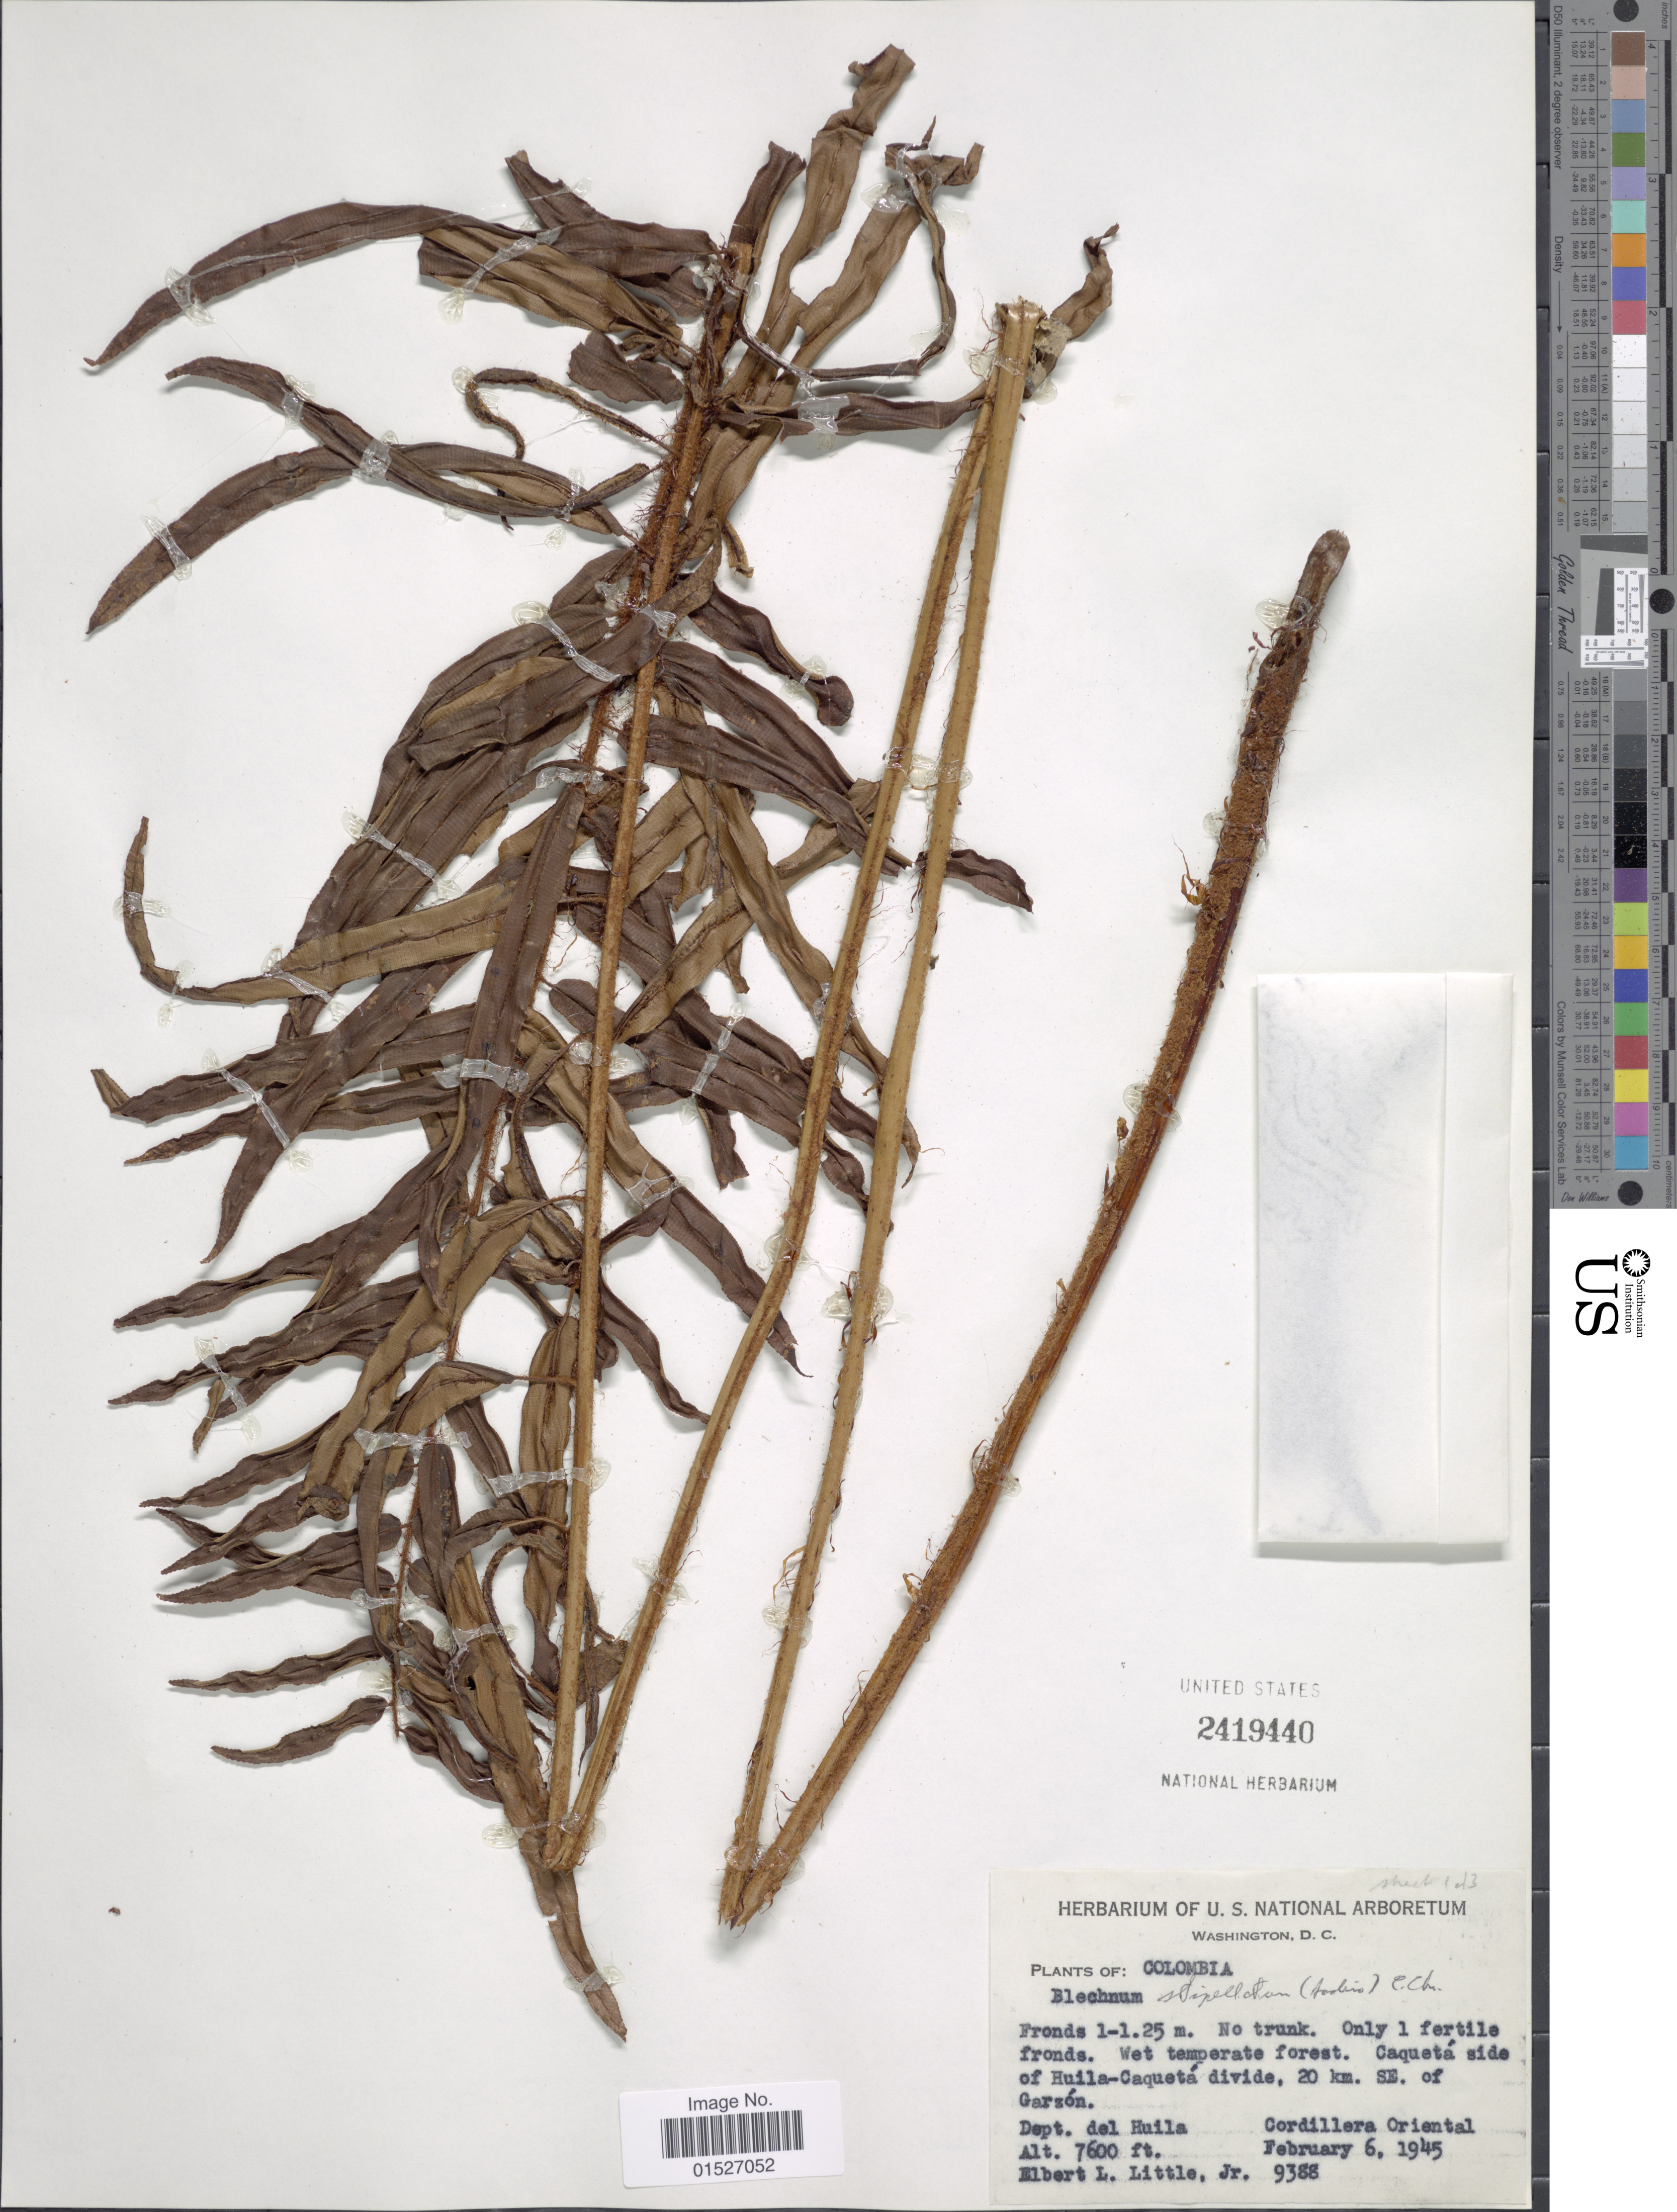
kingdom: Plantae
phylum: Tracheophyta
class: Polypodiopsida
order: Polypodiales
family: Blechnaceae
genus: Blechnum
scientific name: Blechnum stipitellatum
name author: (Sodiro) C. Chr.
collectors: E. L. Little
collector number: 9388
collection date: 1945-02-06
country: Colombia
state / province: Huila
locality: Caqueta side of Huila-caqueta divide, 20 km. SE. of Garzon.. Dept. del Huila, Cordillera Oriental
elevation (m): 2316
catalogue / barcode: US 2419440